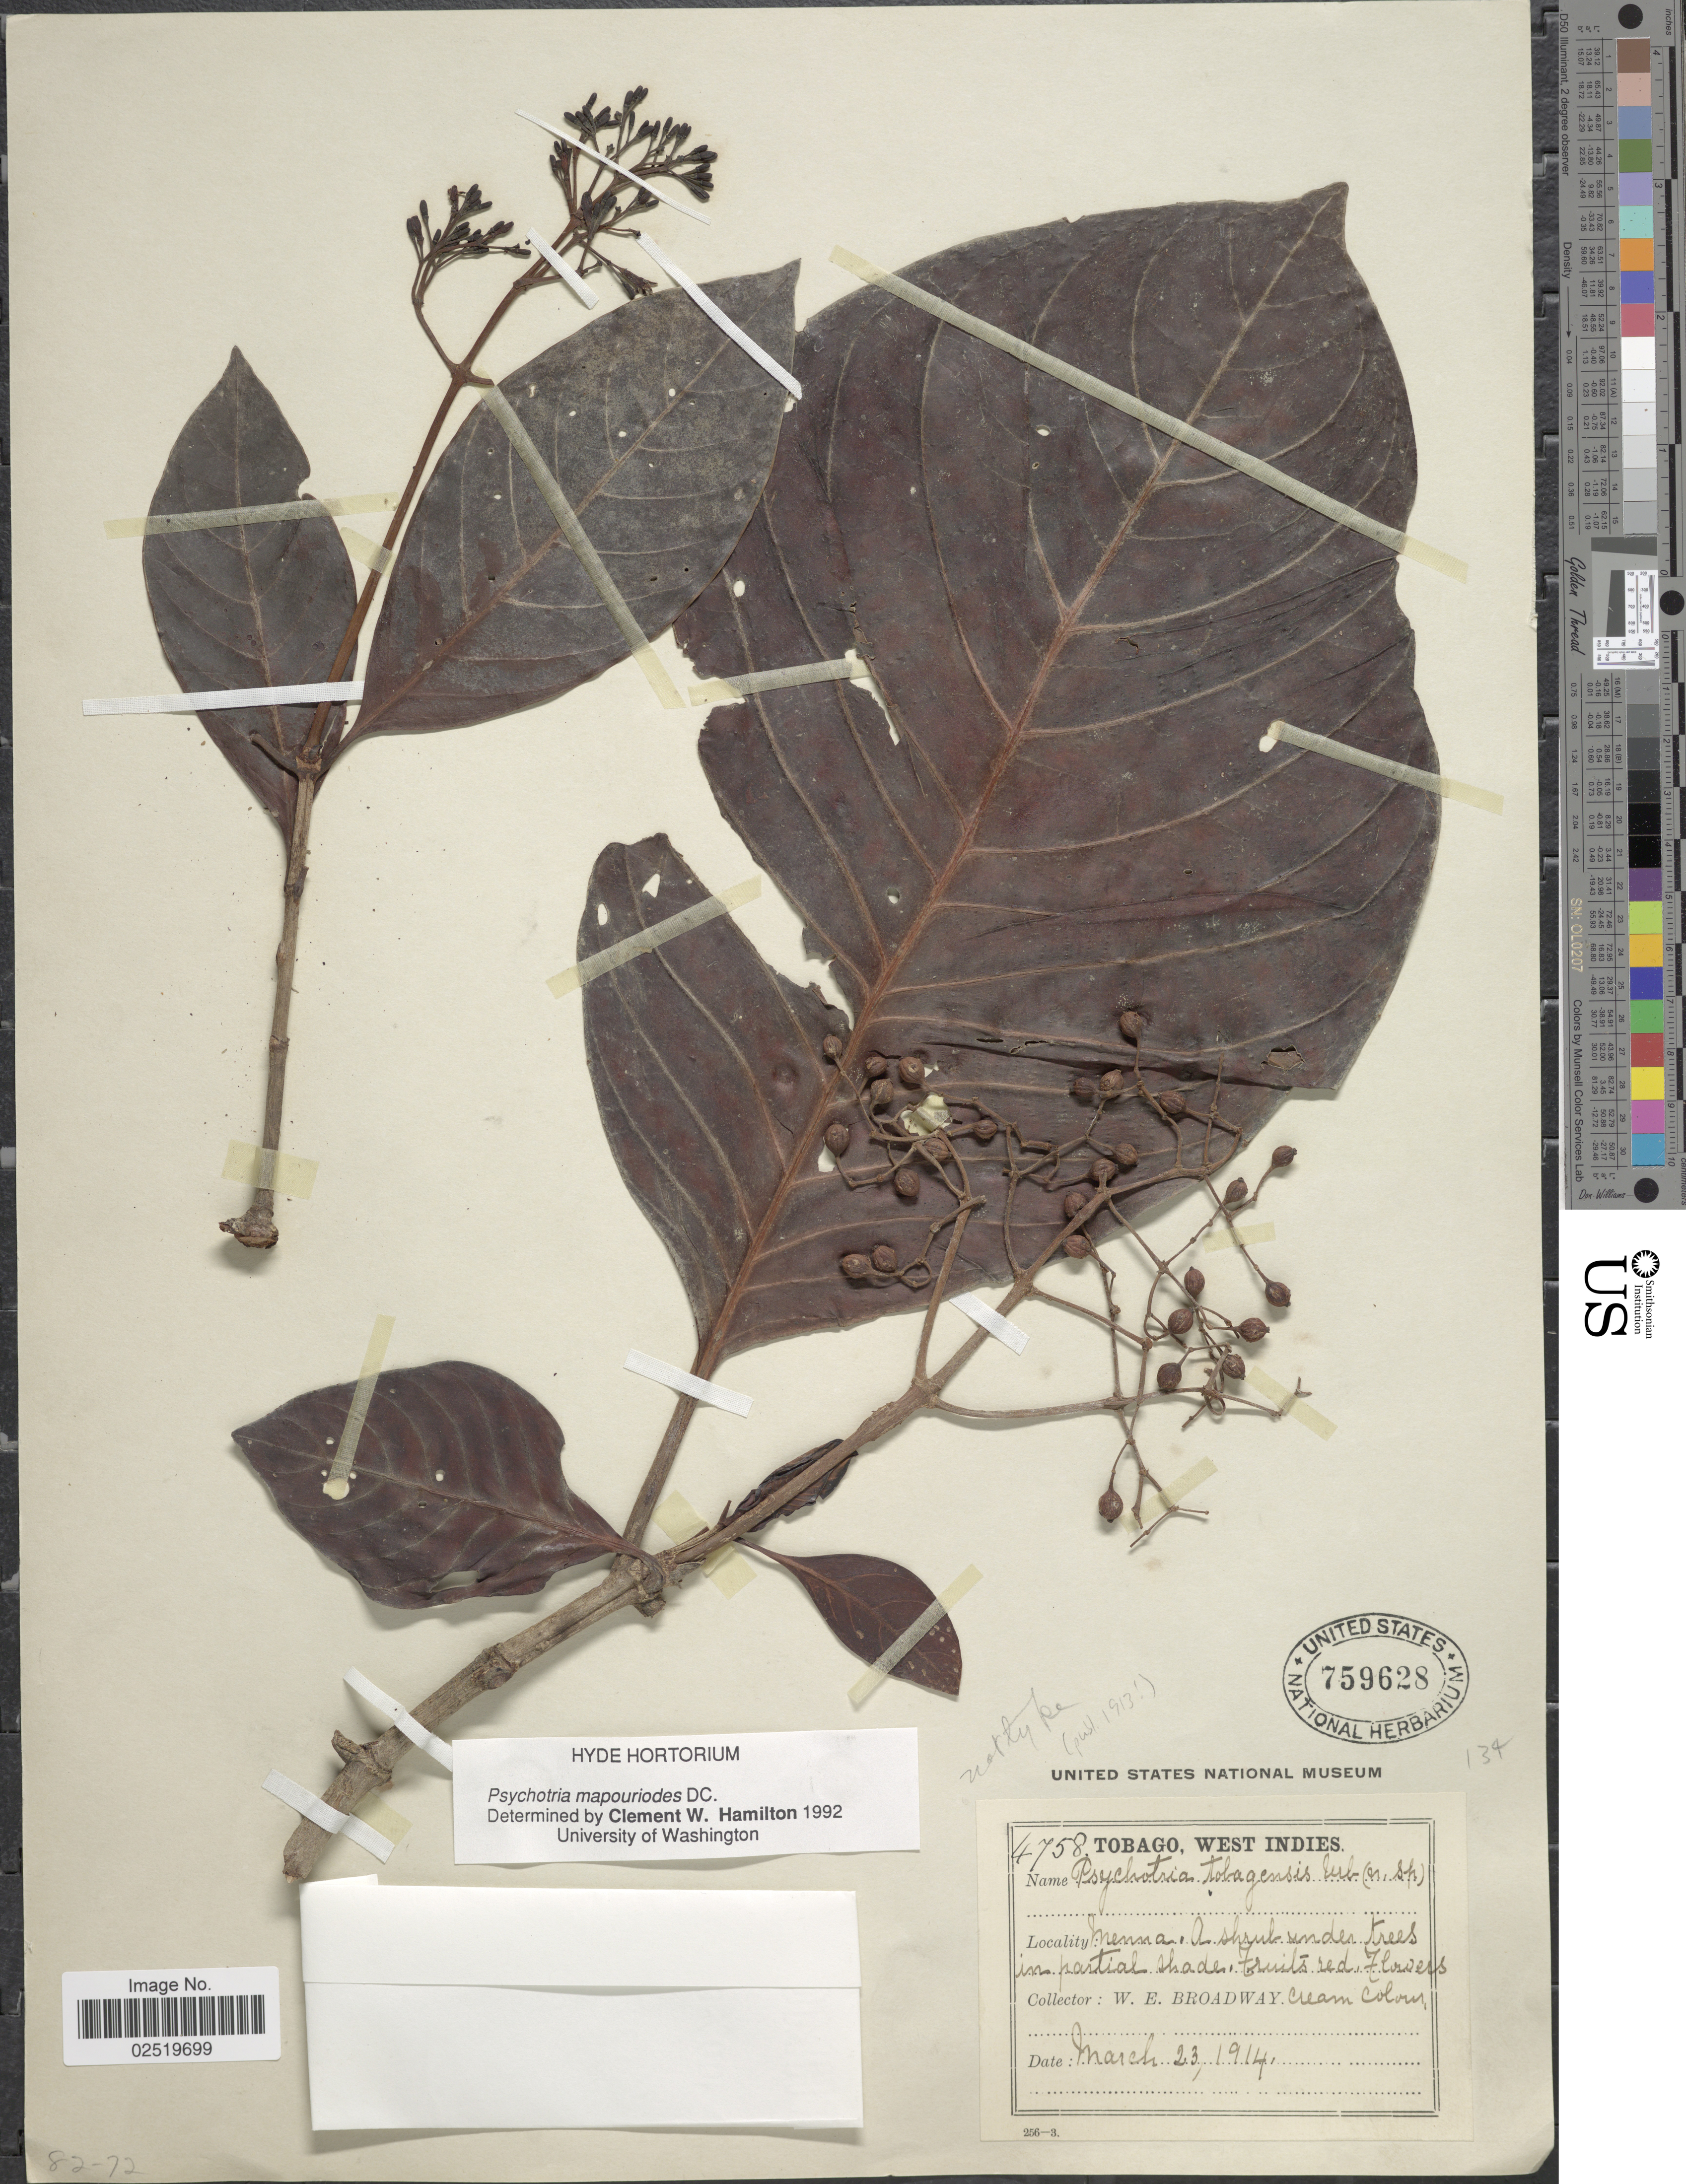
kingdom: Plantae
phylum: Tracheophyta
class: Magnoliopsida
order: Gentianales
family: Rubiaceae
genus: Psychotria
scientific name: Psychotria mapourioides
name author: DC.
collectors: W. E. Broadway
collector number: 4758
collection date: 1914-03-23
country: Trinidad and Tobago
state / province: Tobago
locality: Menna.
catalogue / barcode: US 759628